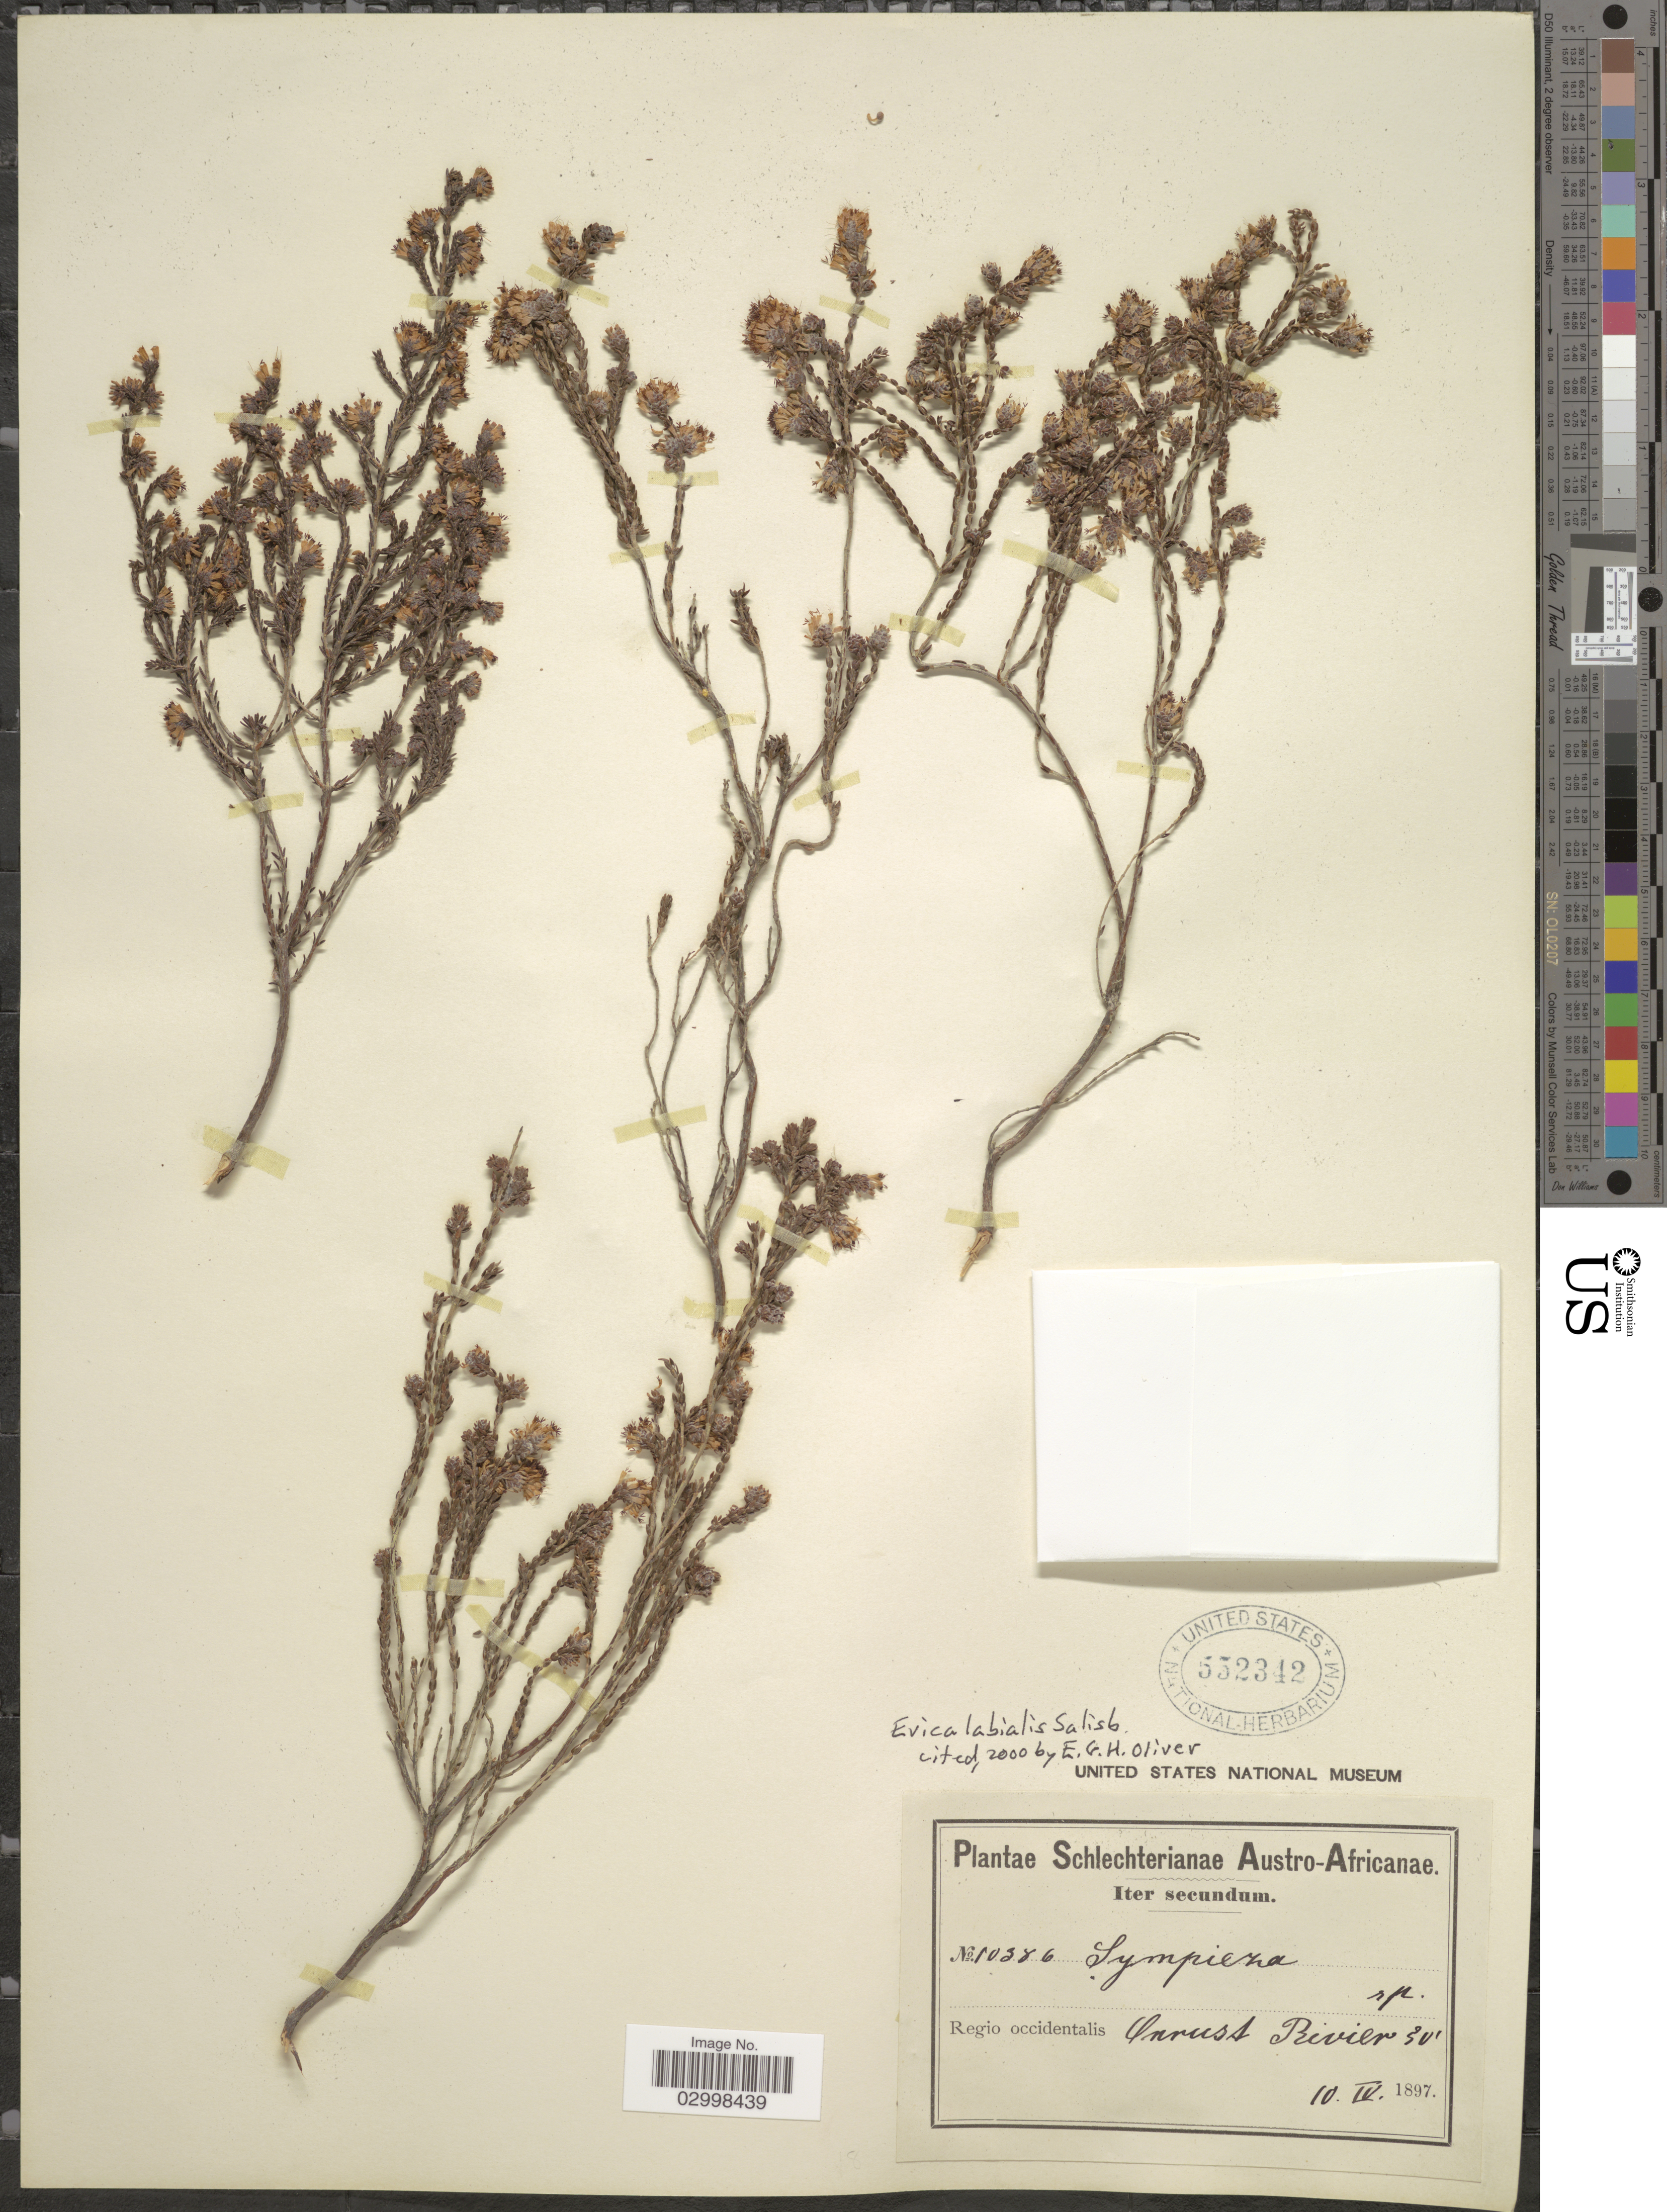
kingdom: Plantae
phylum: Tracheophyta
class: Magnoliopsida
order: Ericales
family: Ericaceae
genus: Erica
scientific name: Erica labialis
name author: Salisb.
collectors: Schlechter, --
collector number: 10386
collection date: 1897-04-10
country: South Africa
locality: Austro-Africanae, Regio occidentalis, Onrust Rivier.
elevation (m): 15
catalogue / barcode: US 552342